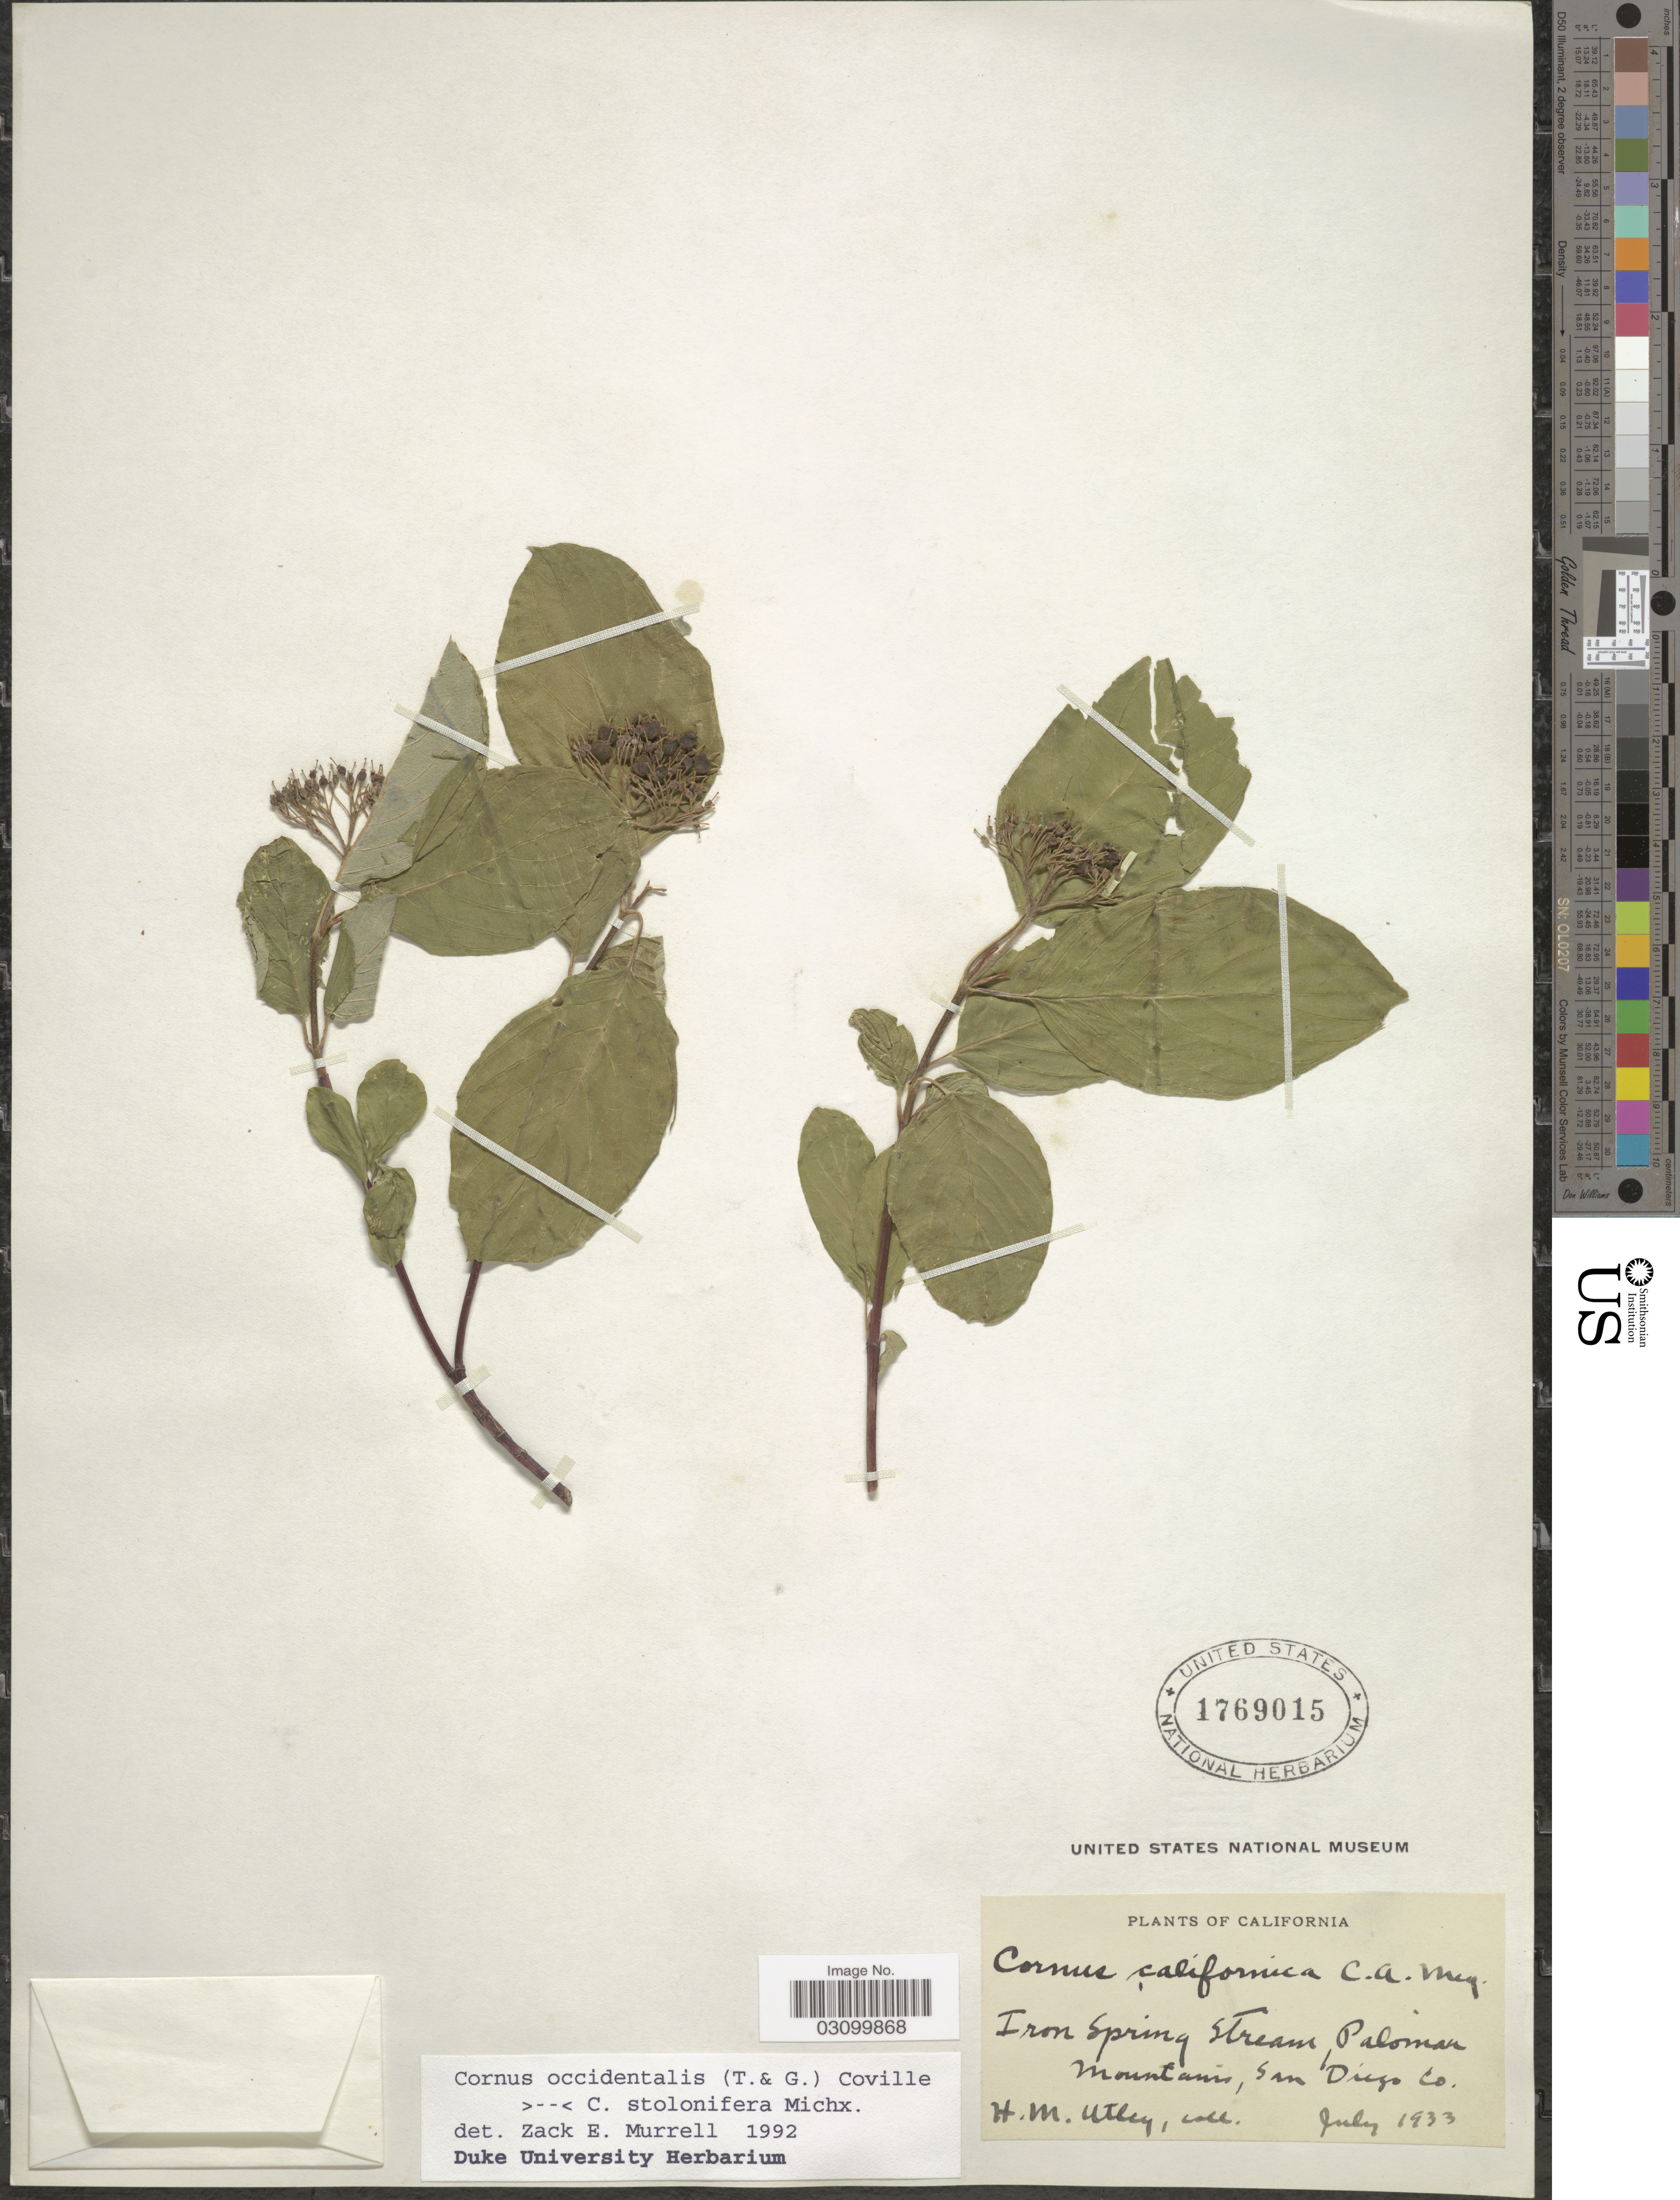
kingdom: Plantae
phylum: Tracheophyta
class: Magnoliopsida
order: Cornales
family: Cornaceae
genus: Cornus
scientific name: Cornus sp.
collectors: H. Utley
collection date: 1933-07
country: United States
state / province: California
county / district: San Diego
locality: Iron Spring Stream, Palomar Mountains, San Diego Co.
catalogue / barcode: US 1769015